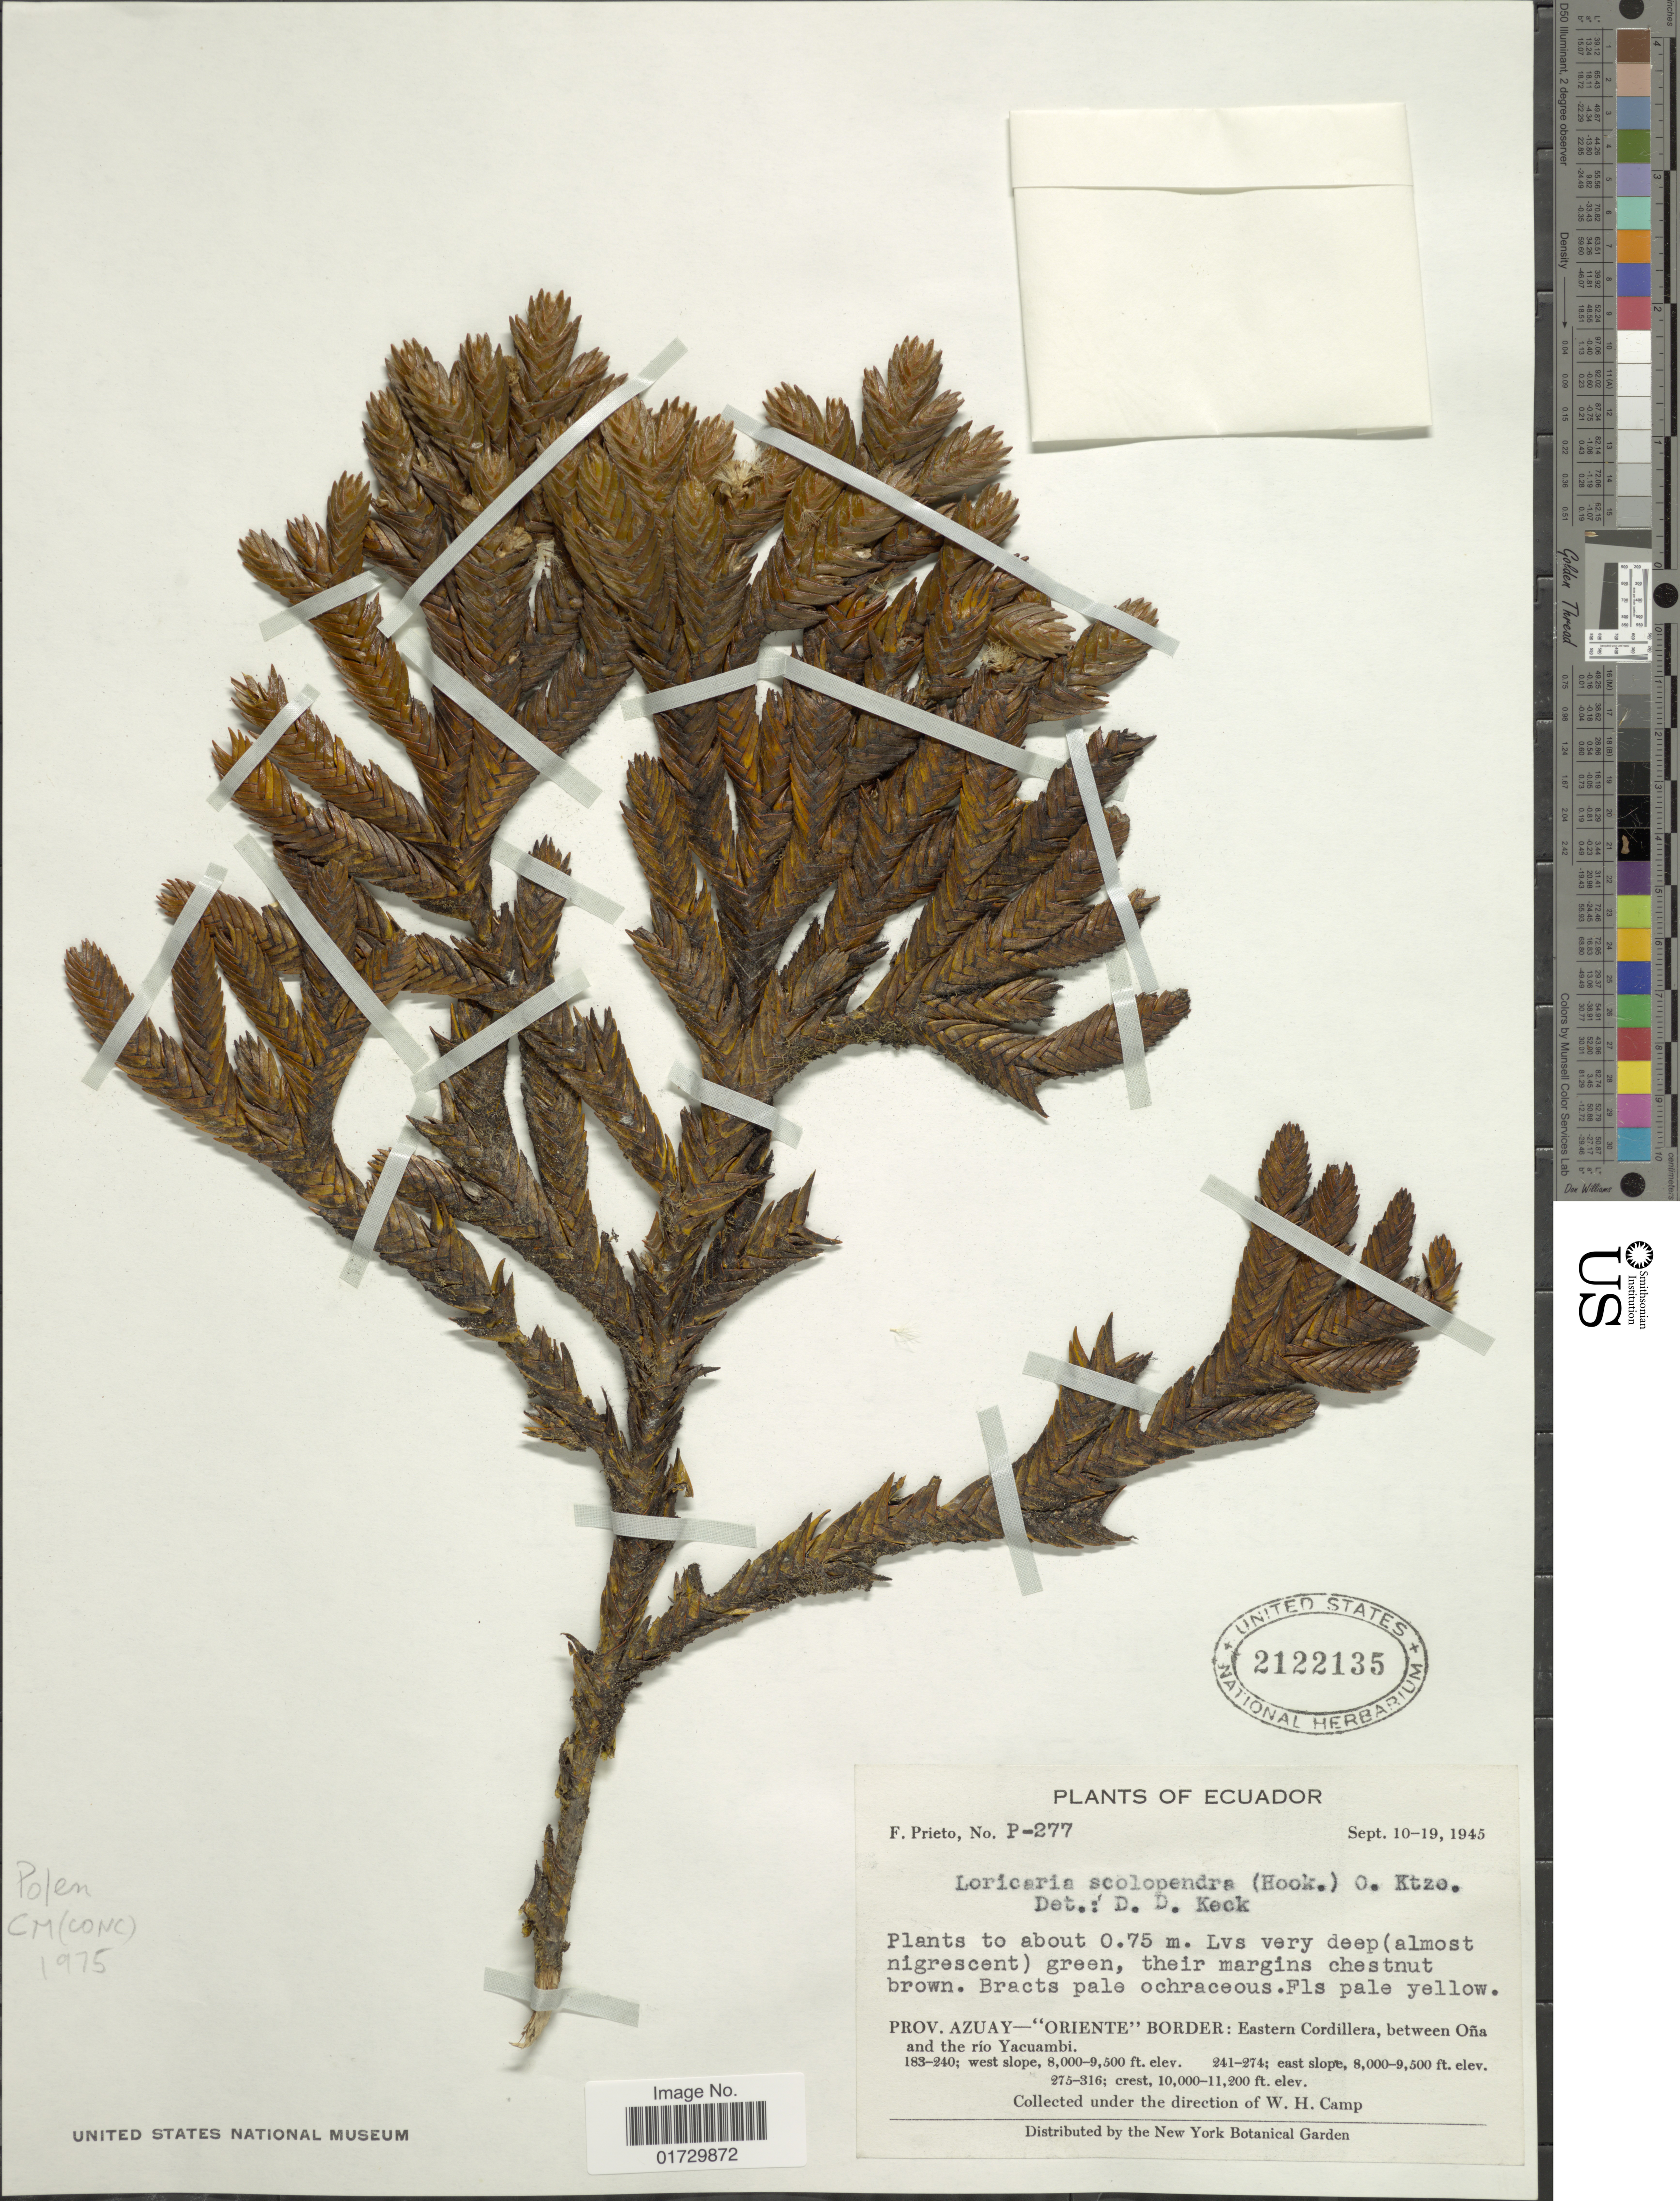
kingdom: Plantae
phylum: Tracheophyta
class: Magnoliopsida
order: Asterales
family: Asteraceae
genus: Loricaria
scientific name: Loricaria scolopendra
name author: (Hook.) Kuntze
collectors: F. Prieto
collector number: P277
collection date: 1945-09-10/1945-09-19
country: Ecuador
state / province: Azuay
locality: Oriente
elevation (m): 2438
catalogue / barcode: US 2122135